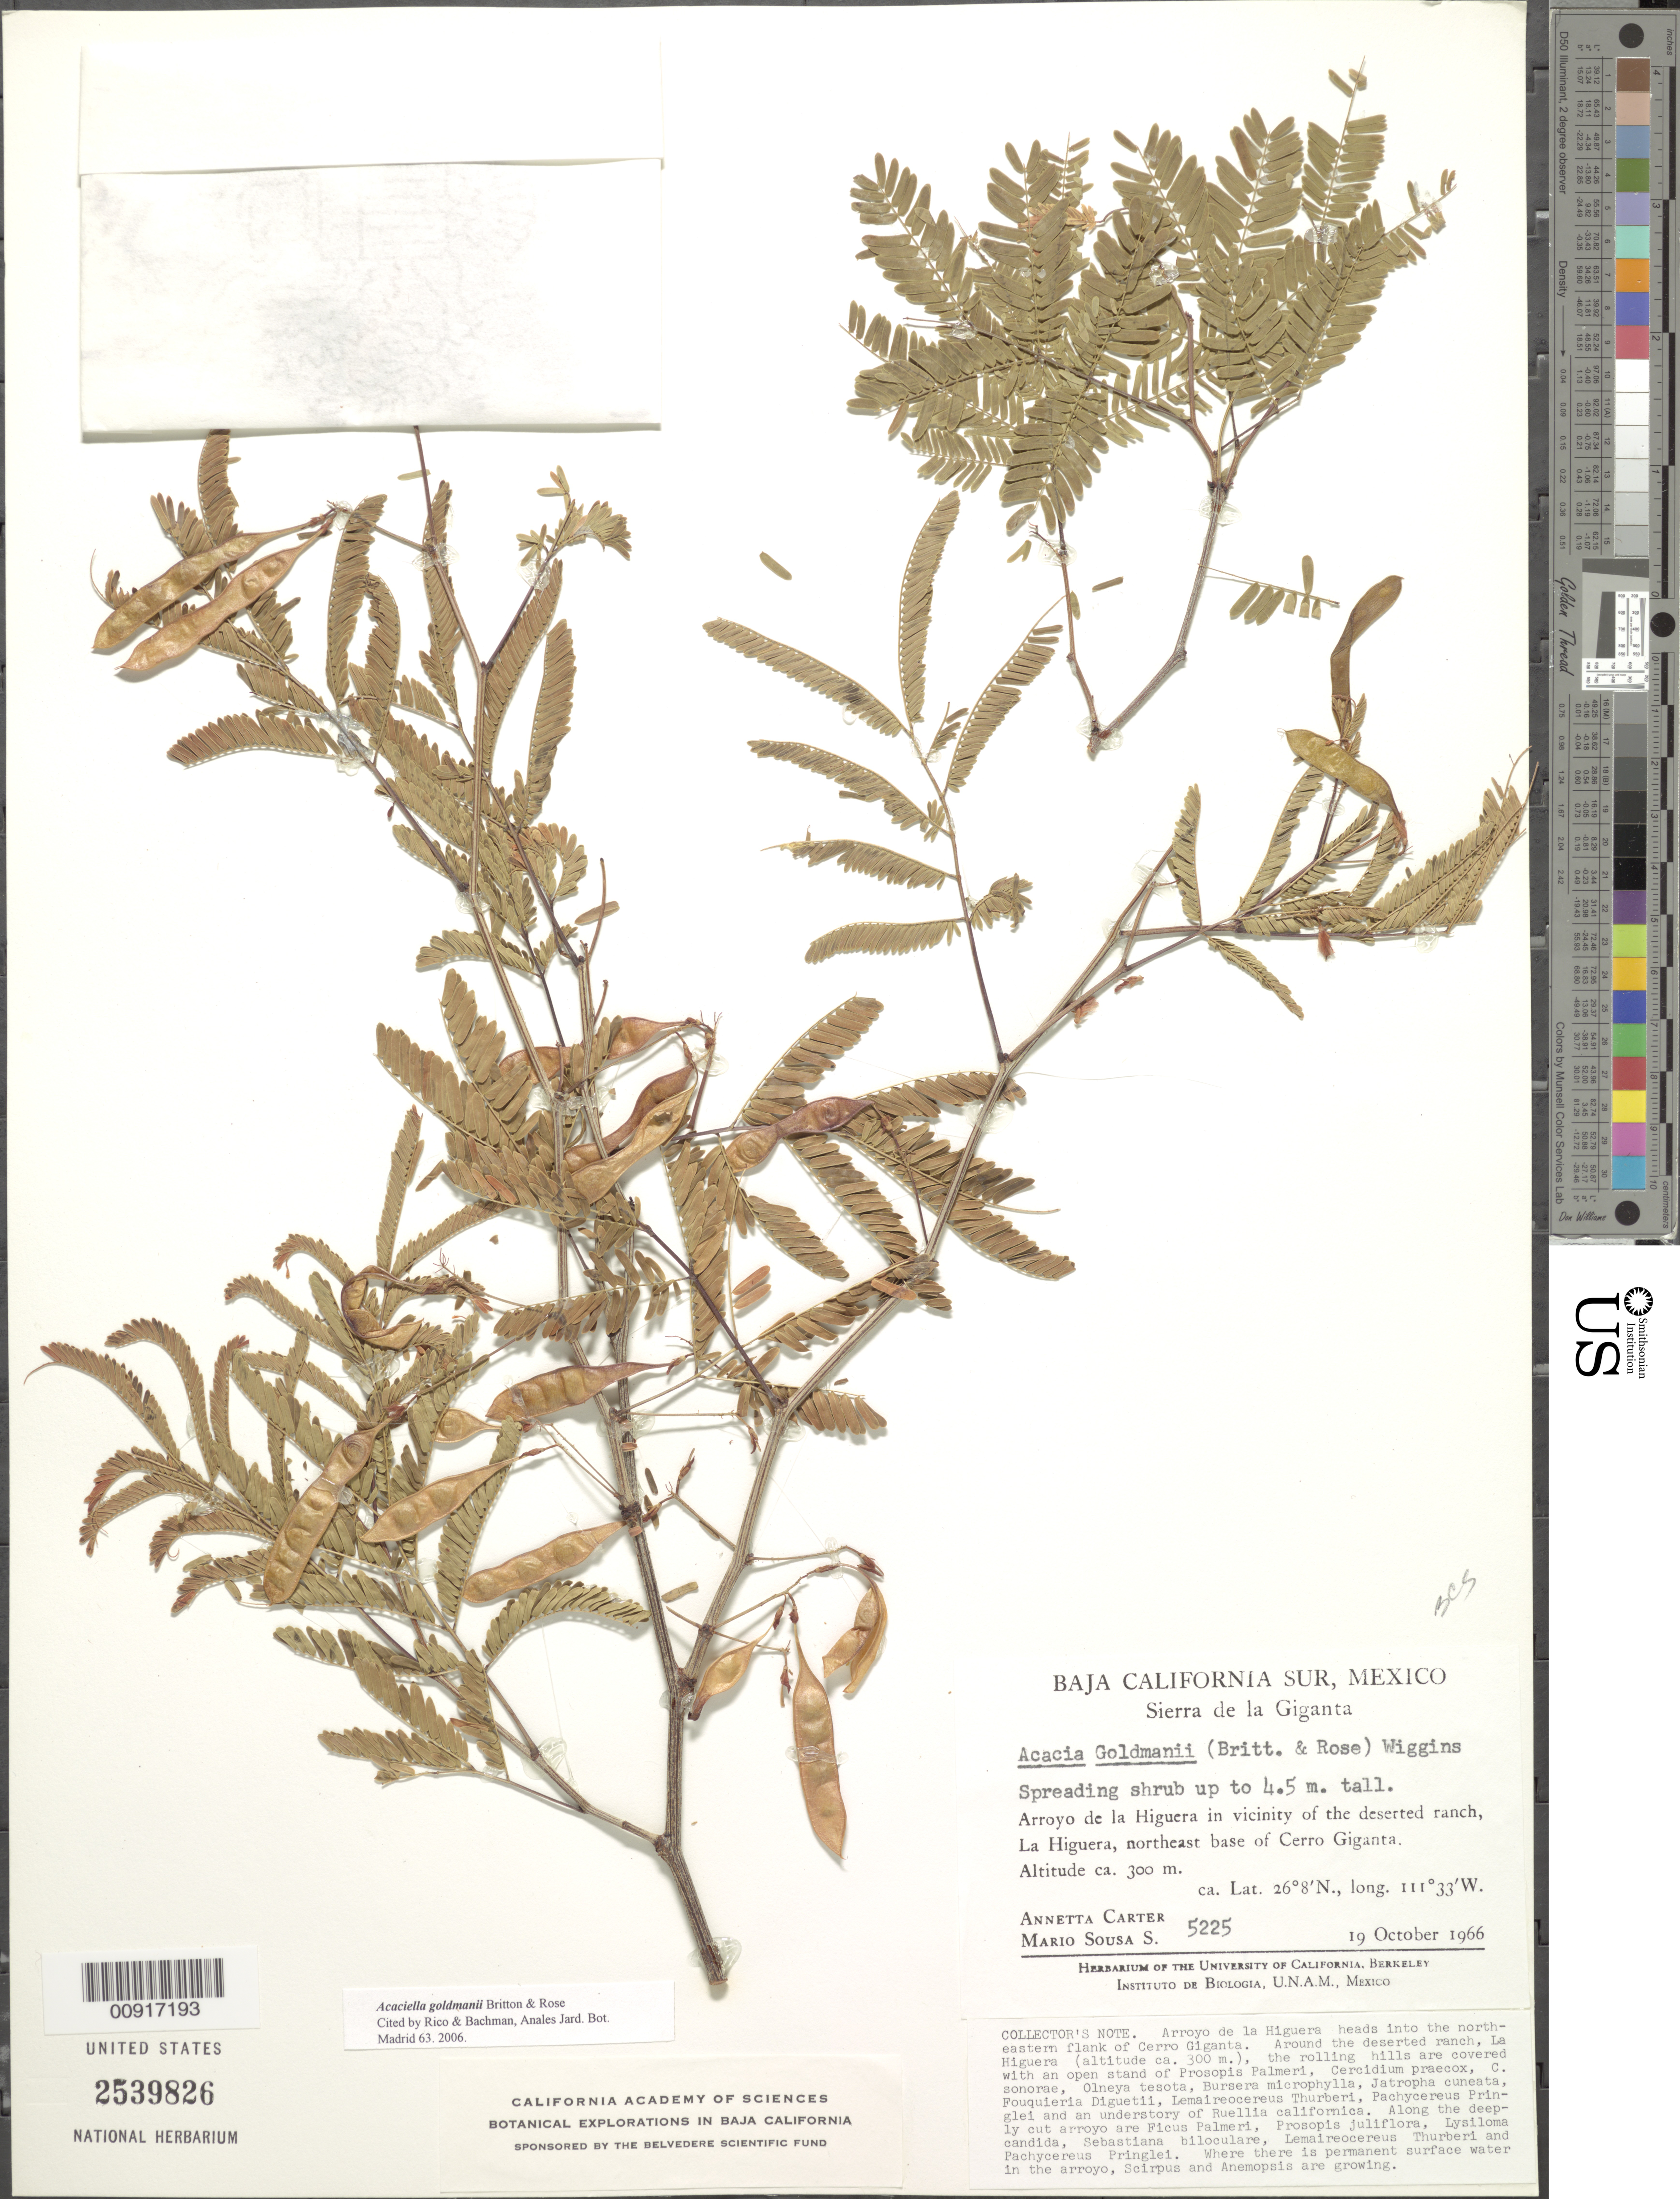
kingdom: Plantae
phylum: Tracheophyta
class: Magnoliopsida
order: Fabales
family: Fabaceae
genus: Acaciella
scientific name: Acaciella goldmanii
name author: Britton & Rose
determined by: Rico, L.; Bachman, --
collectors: A. Carter & M. Sousa S.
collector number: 5225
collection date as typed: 19 Oct 1966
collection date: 1966-10-19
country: Mexico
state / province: Baja California Sur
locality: Arroyo de la Higuera in vicinity of the deserted ranch, La Higuera, northeast base of Cerro Giganta.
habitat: Arroyo.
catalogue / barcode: US 2539826